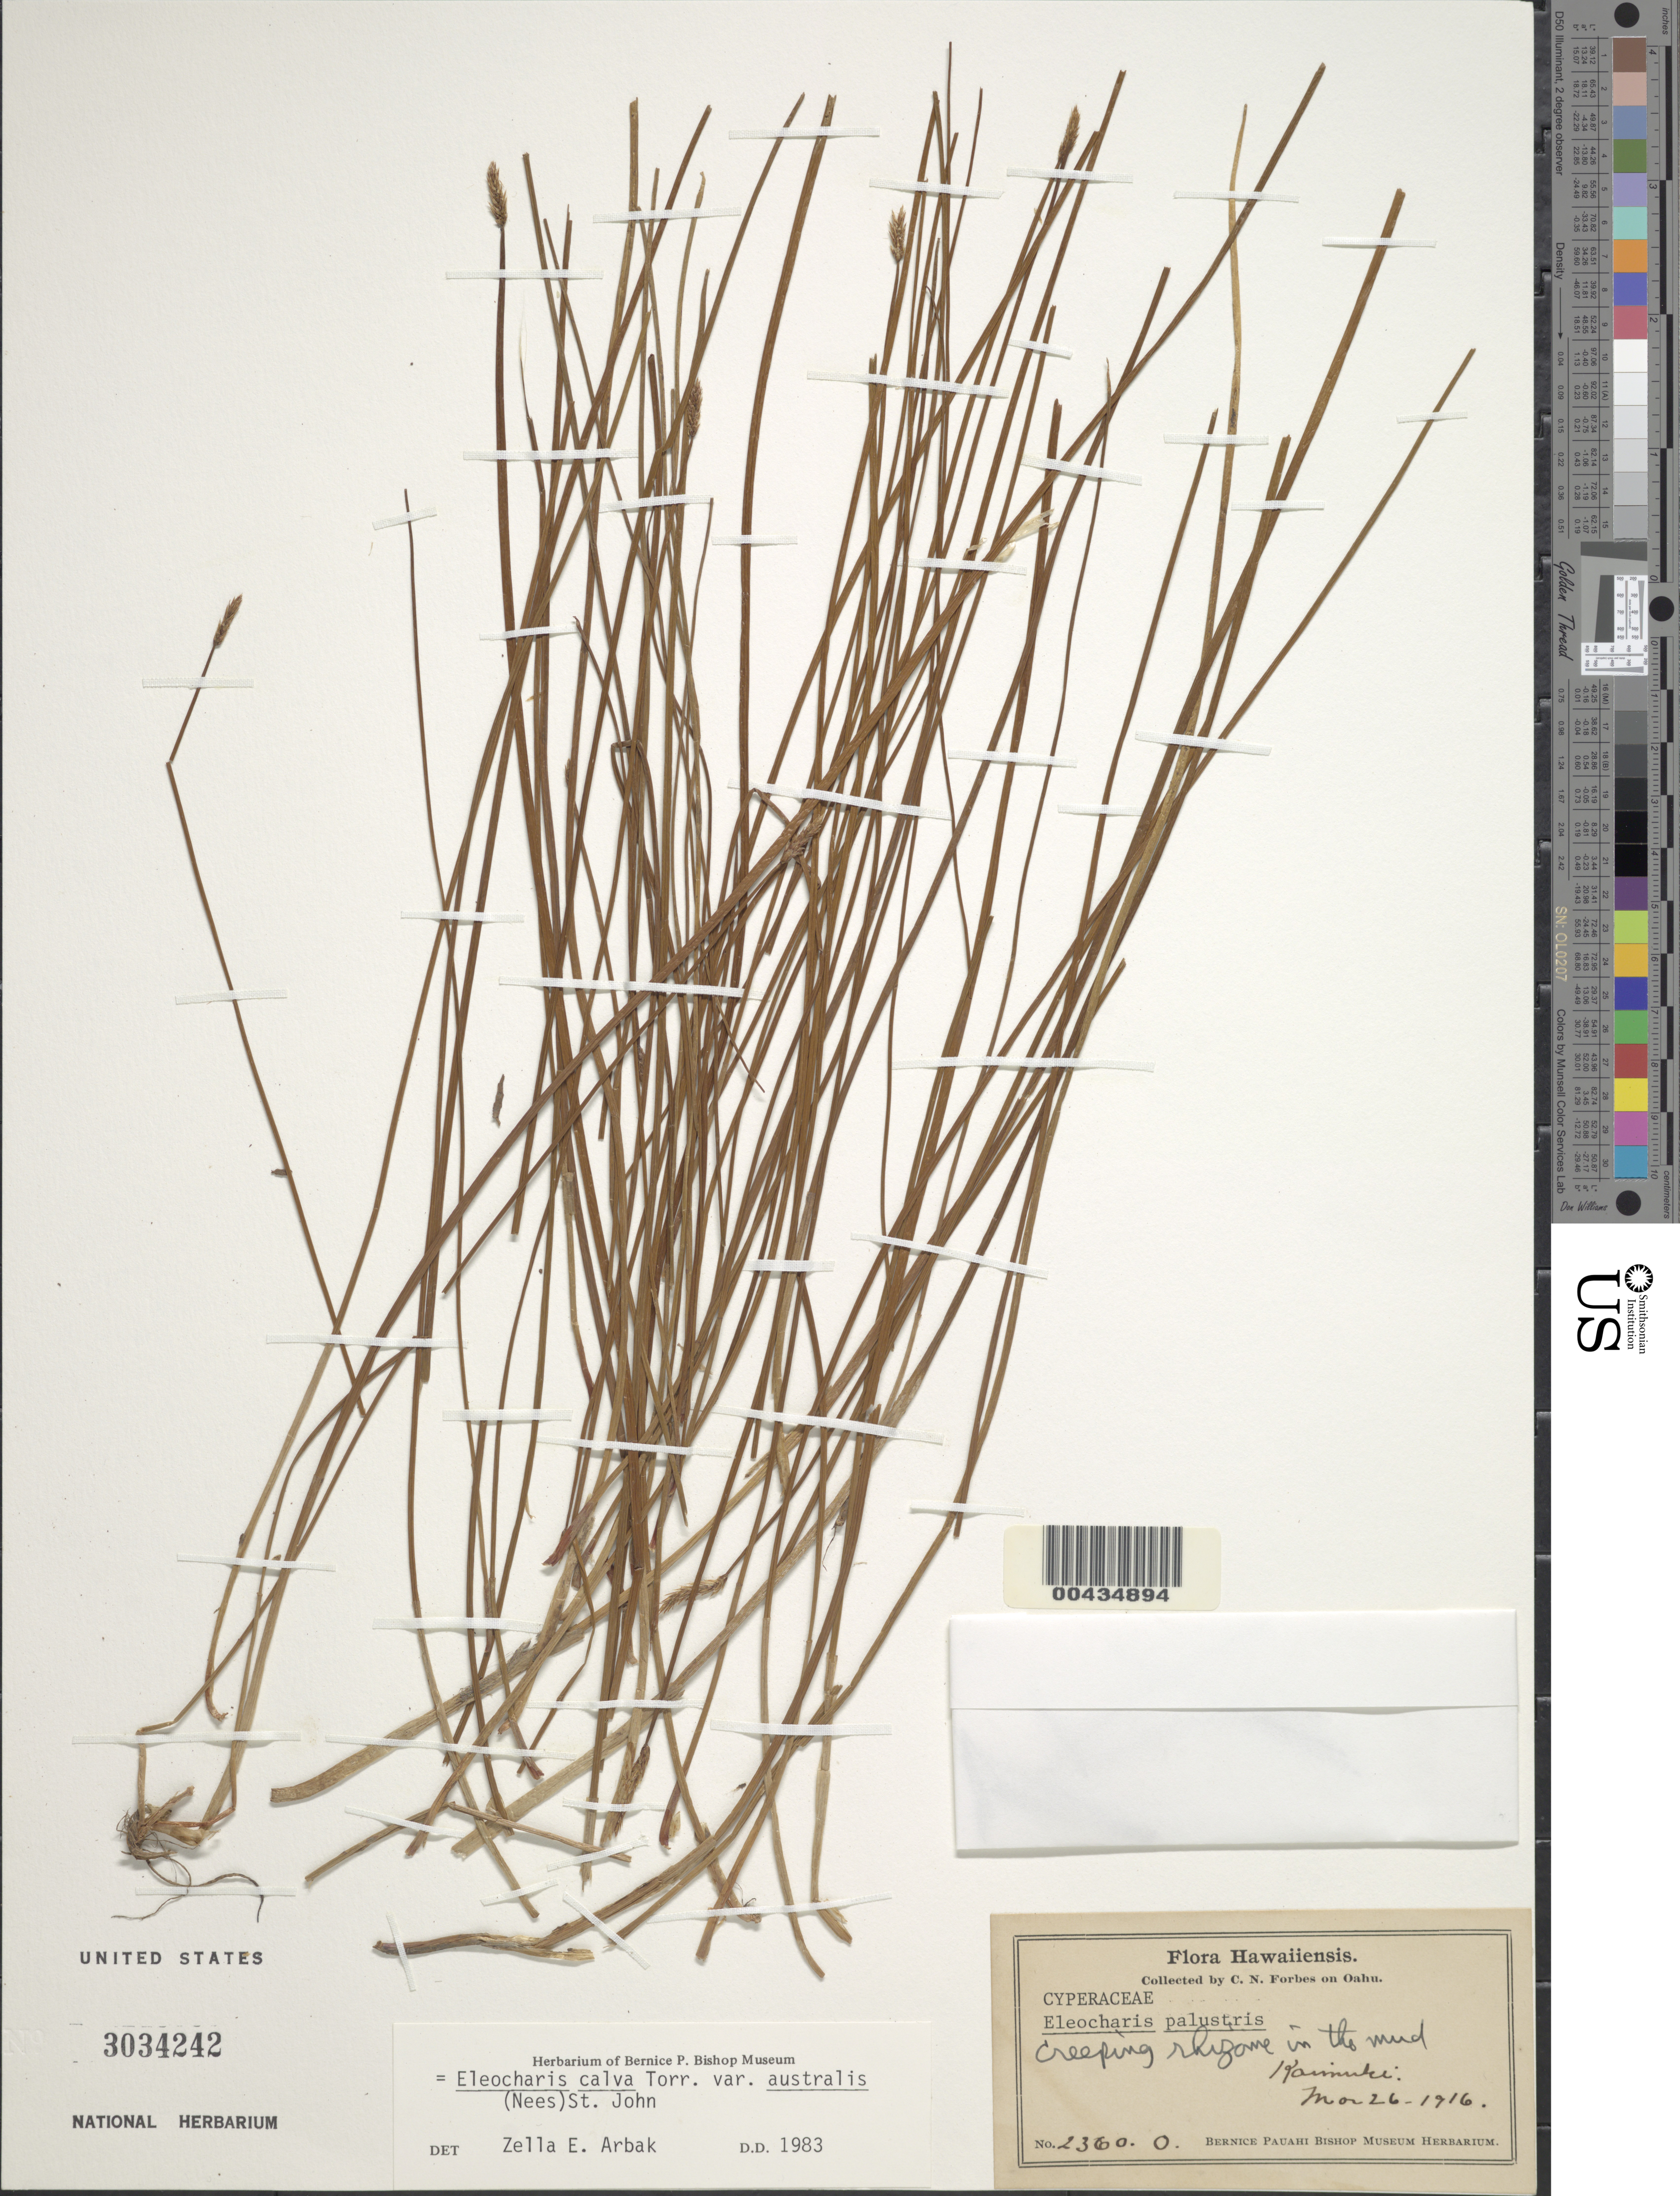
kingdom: Plantae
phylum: Tracheophyta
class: Liliopsida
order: Poales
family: Cyperaceae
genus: Eleocharis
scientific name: Eleocharis erythropoda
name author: Steud.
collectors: C. N. Forbes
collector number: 2360.O.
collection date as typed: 26 Mar 1916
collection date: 1916-03-26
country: United States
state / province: Hawaii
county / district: Honolulu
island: Oahu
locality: Kaimuki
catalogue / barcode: US 3034242